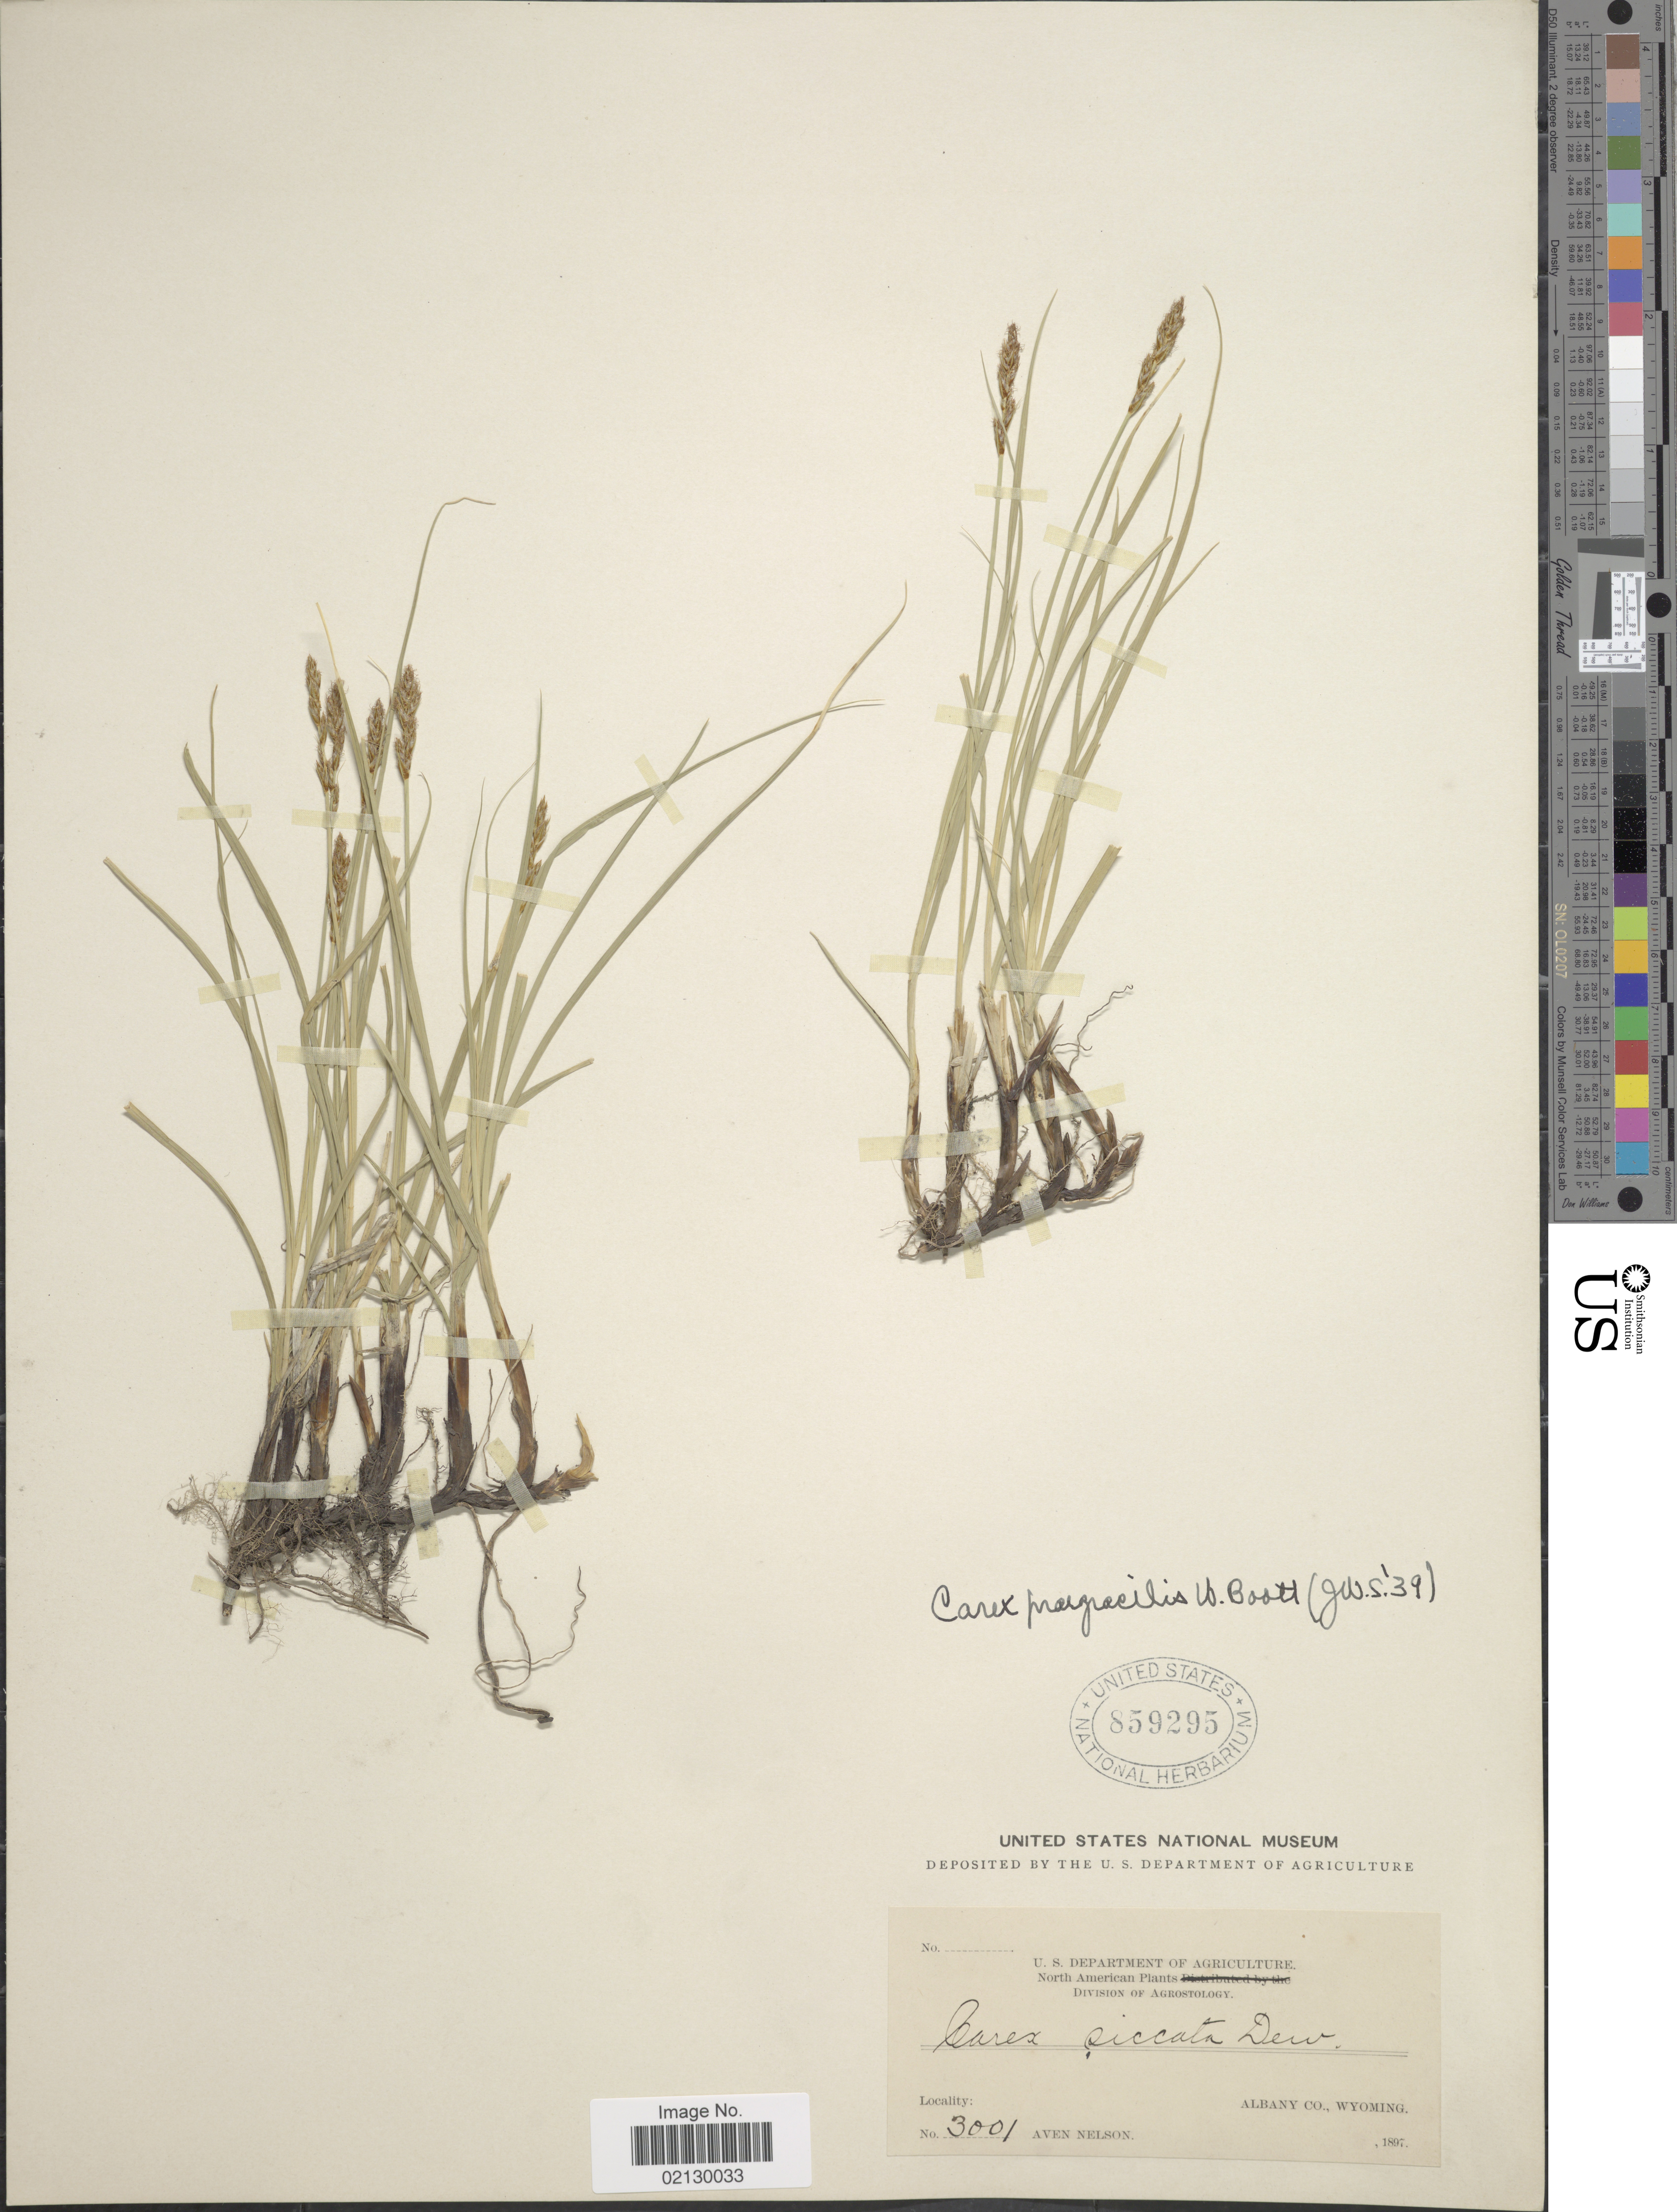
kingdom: Plantae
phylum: Tracheophyta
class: Liliopsida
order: Poales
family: Cyperaceae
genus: Carex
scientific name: Carex praegracilis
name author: W. Boott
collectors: A. Nelson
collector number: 3001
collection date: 1897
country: United States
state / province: Wyoming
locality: Albany Co,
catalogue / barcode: US 859295